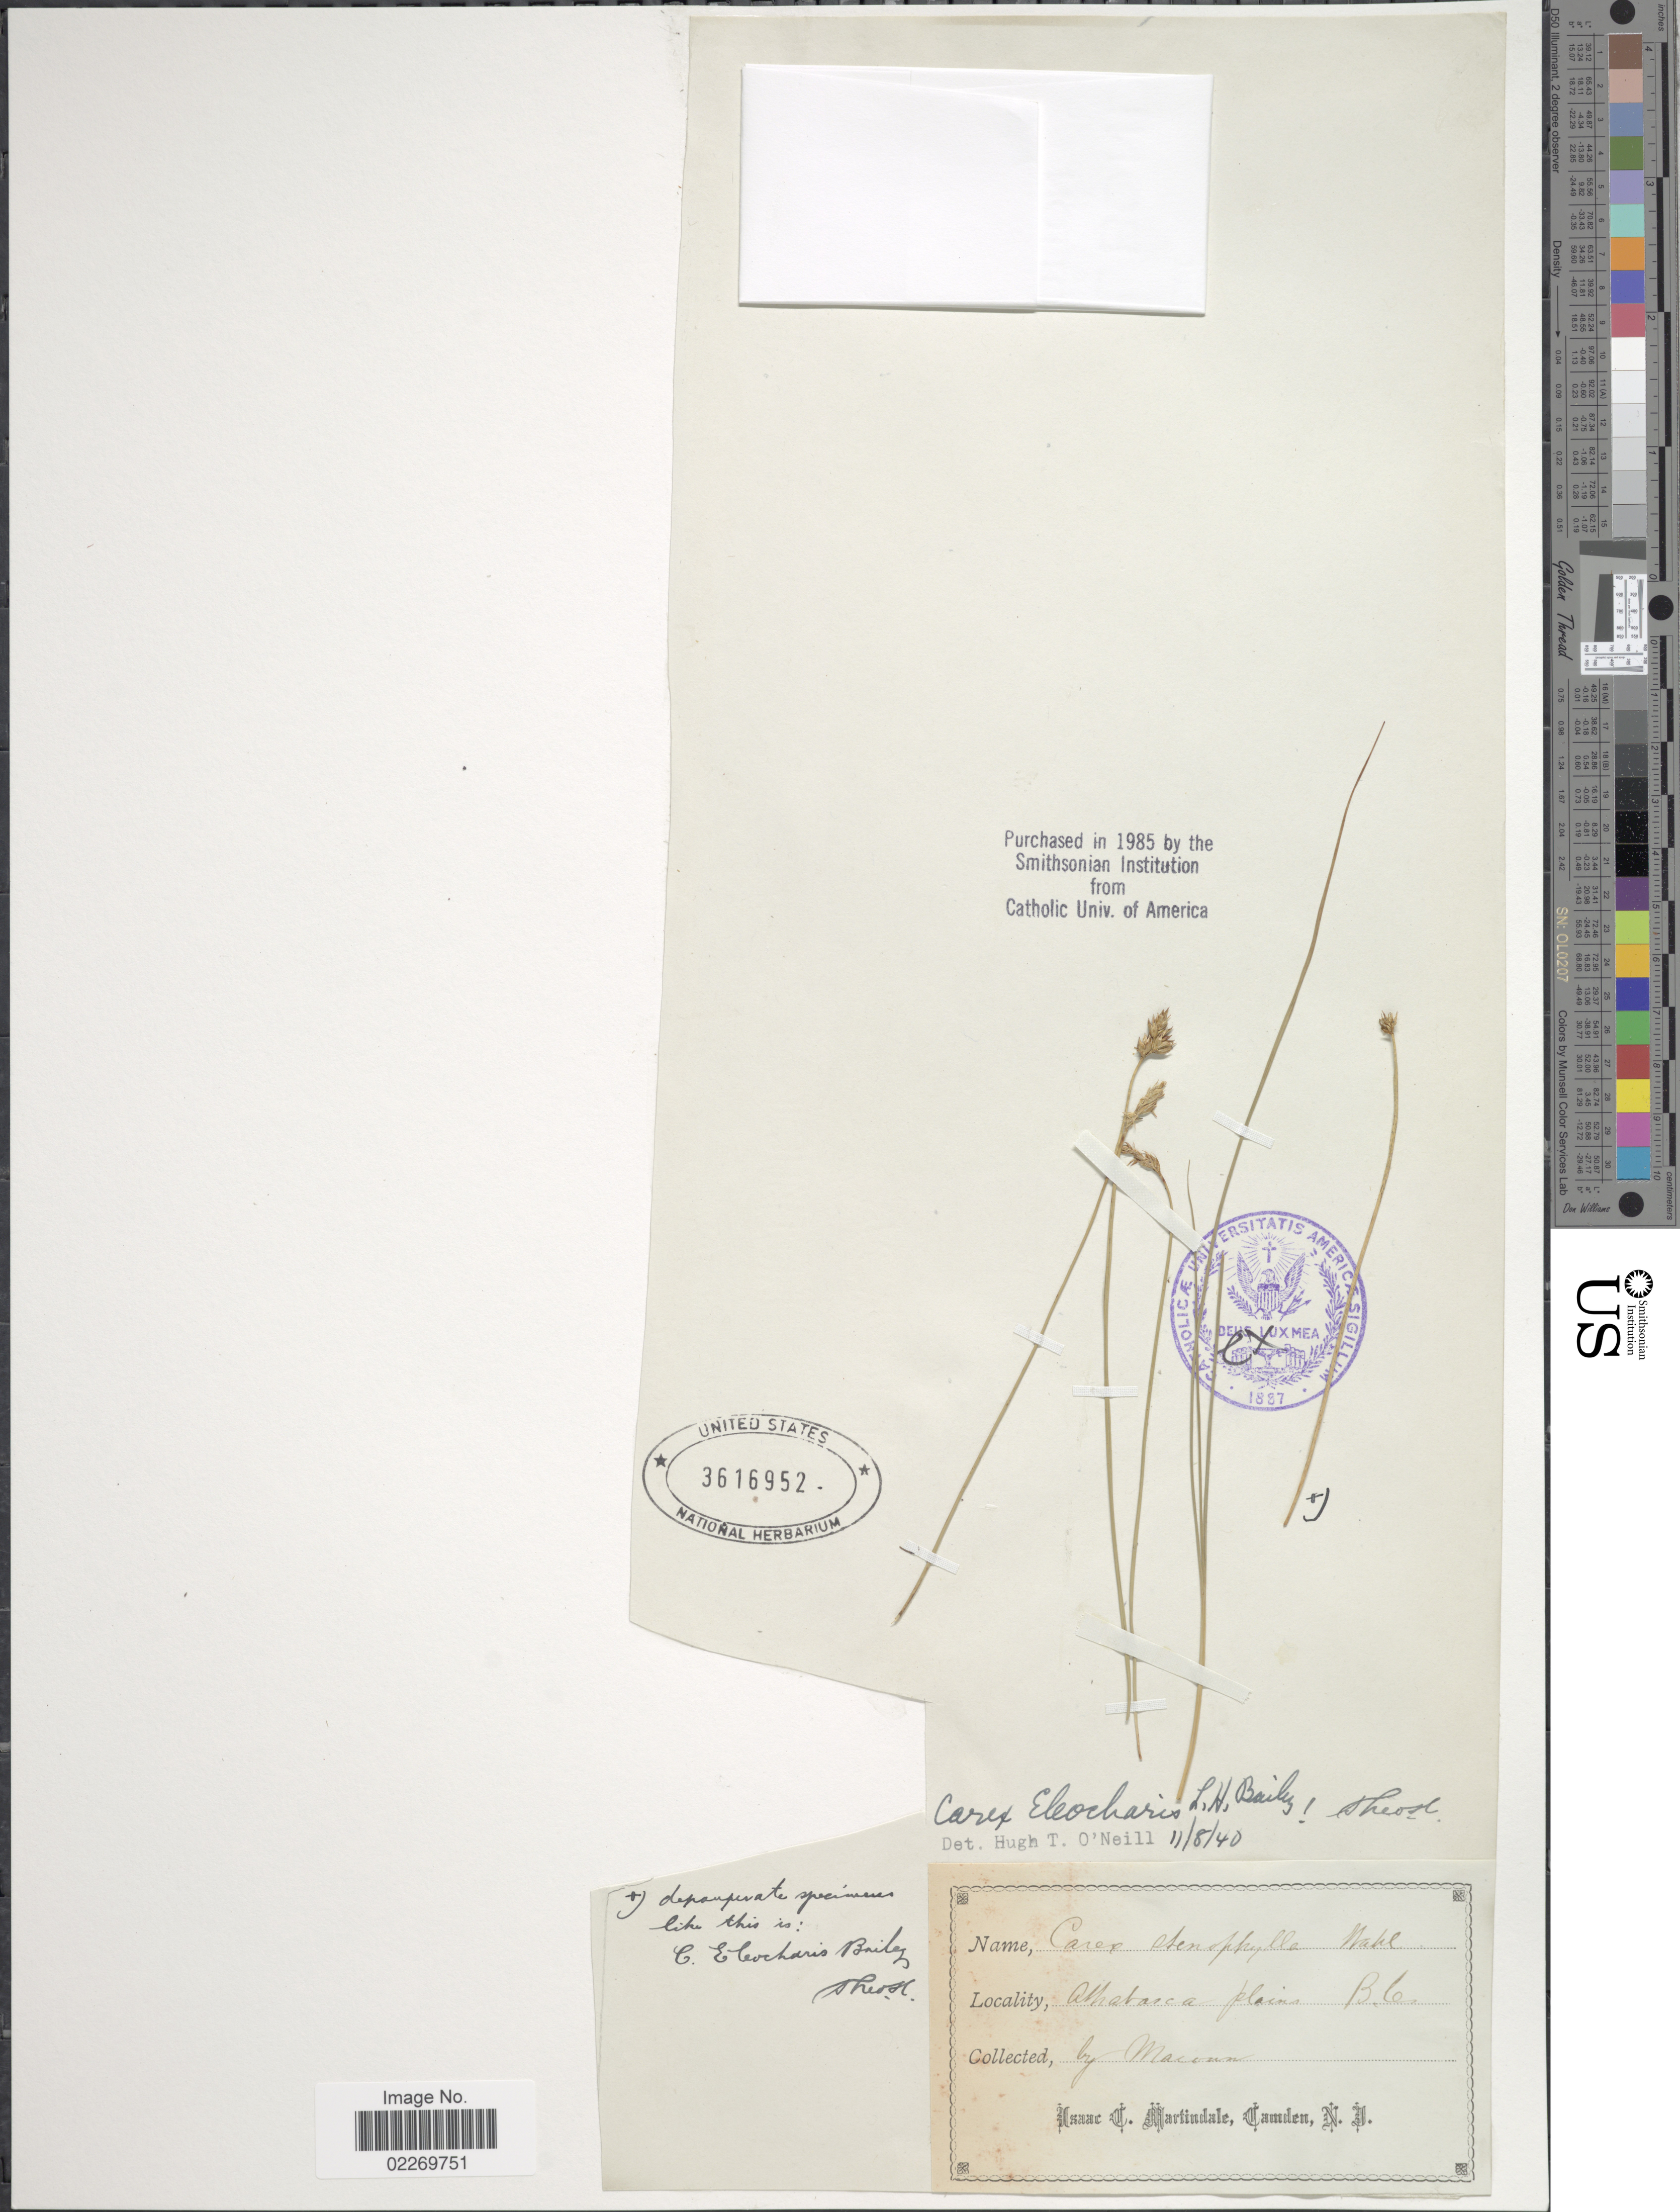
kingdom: Plantae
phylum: Tracheophyta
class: Liliopsida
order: Poales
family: Cyperaceae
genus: Carex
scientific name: Carex eleocharis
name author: L.H. Bailey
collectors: -- Macoun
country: Canada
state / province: British Columbia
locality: Athabasca plains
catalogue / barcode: US 3616952